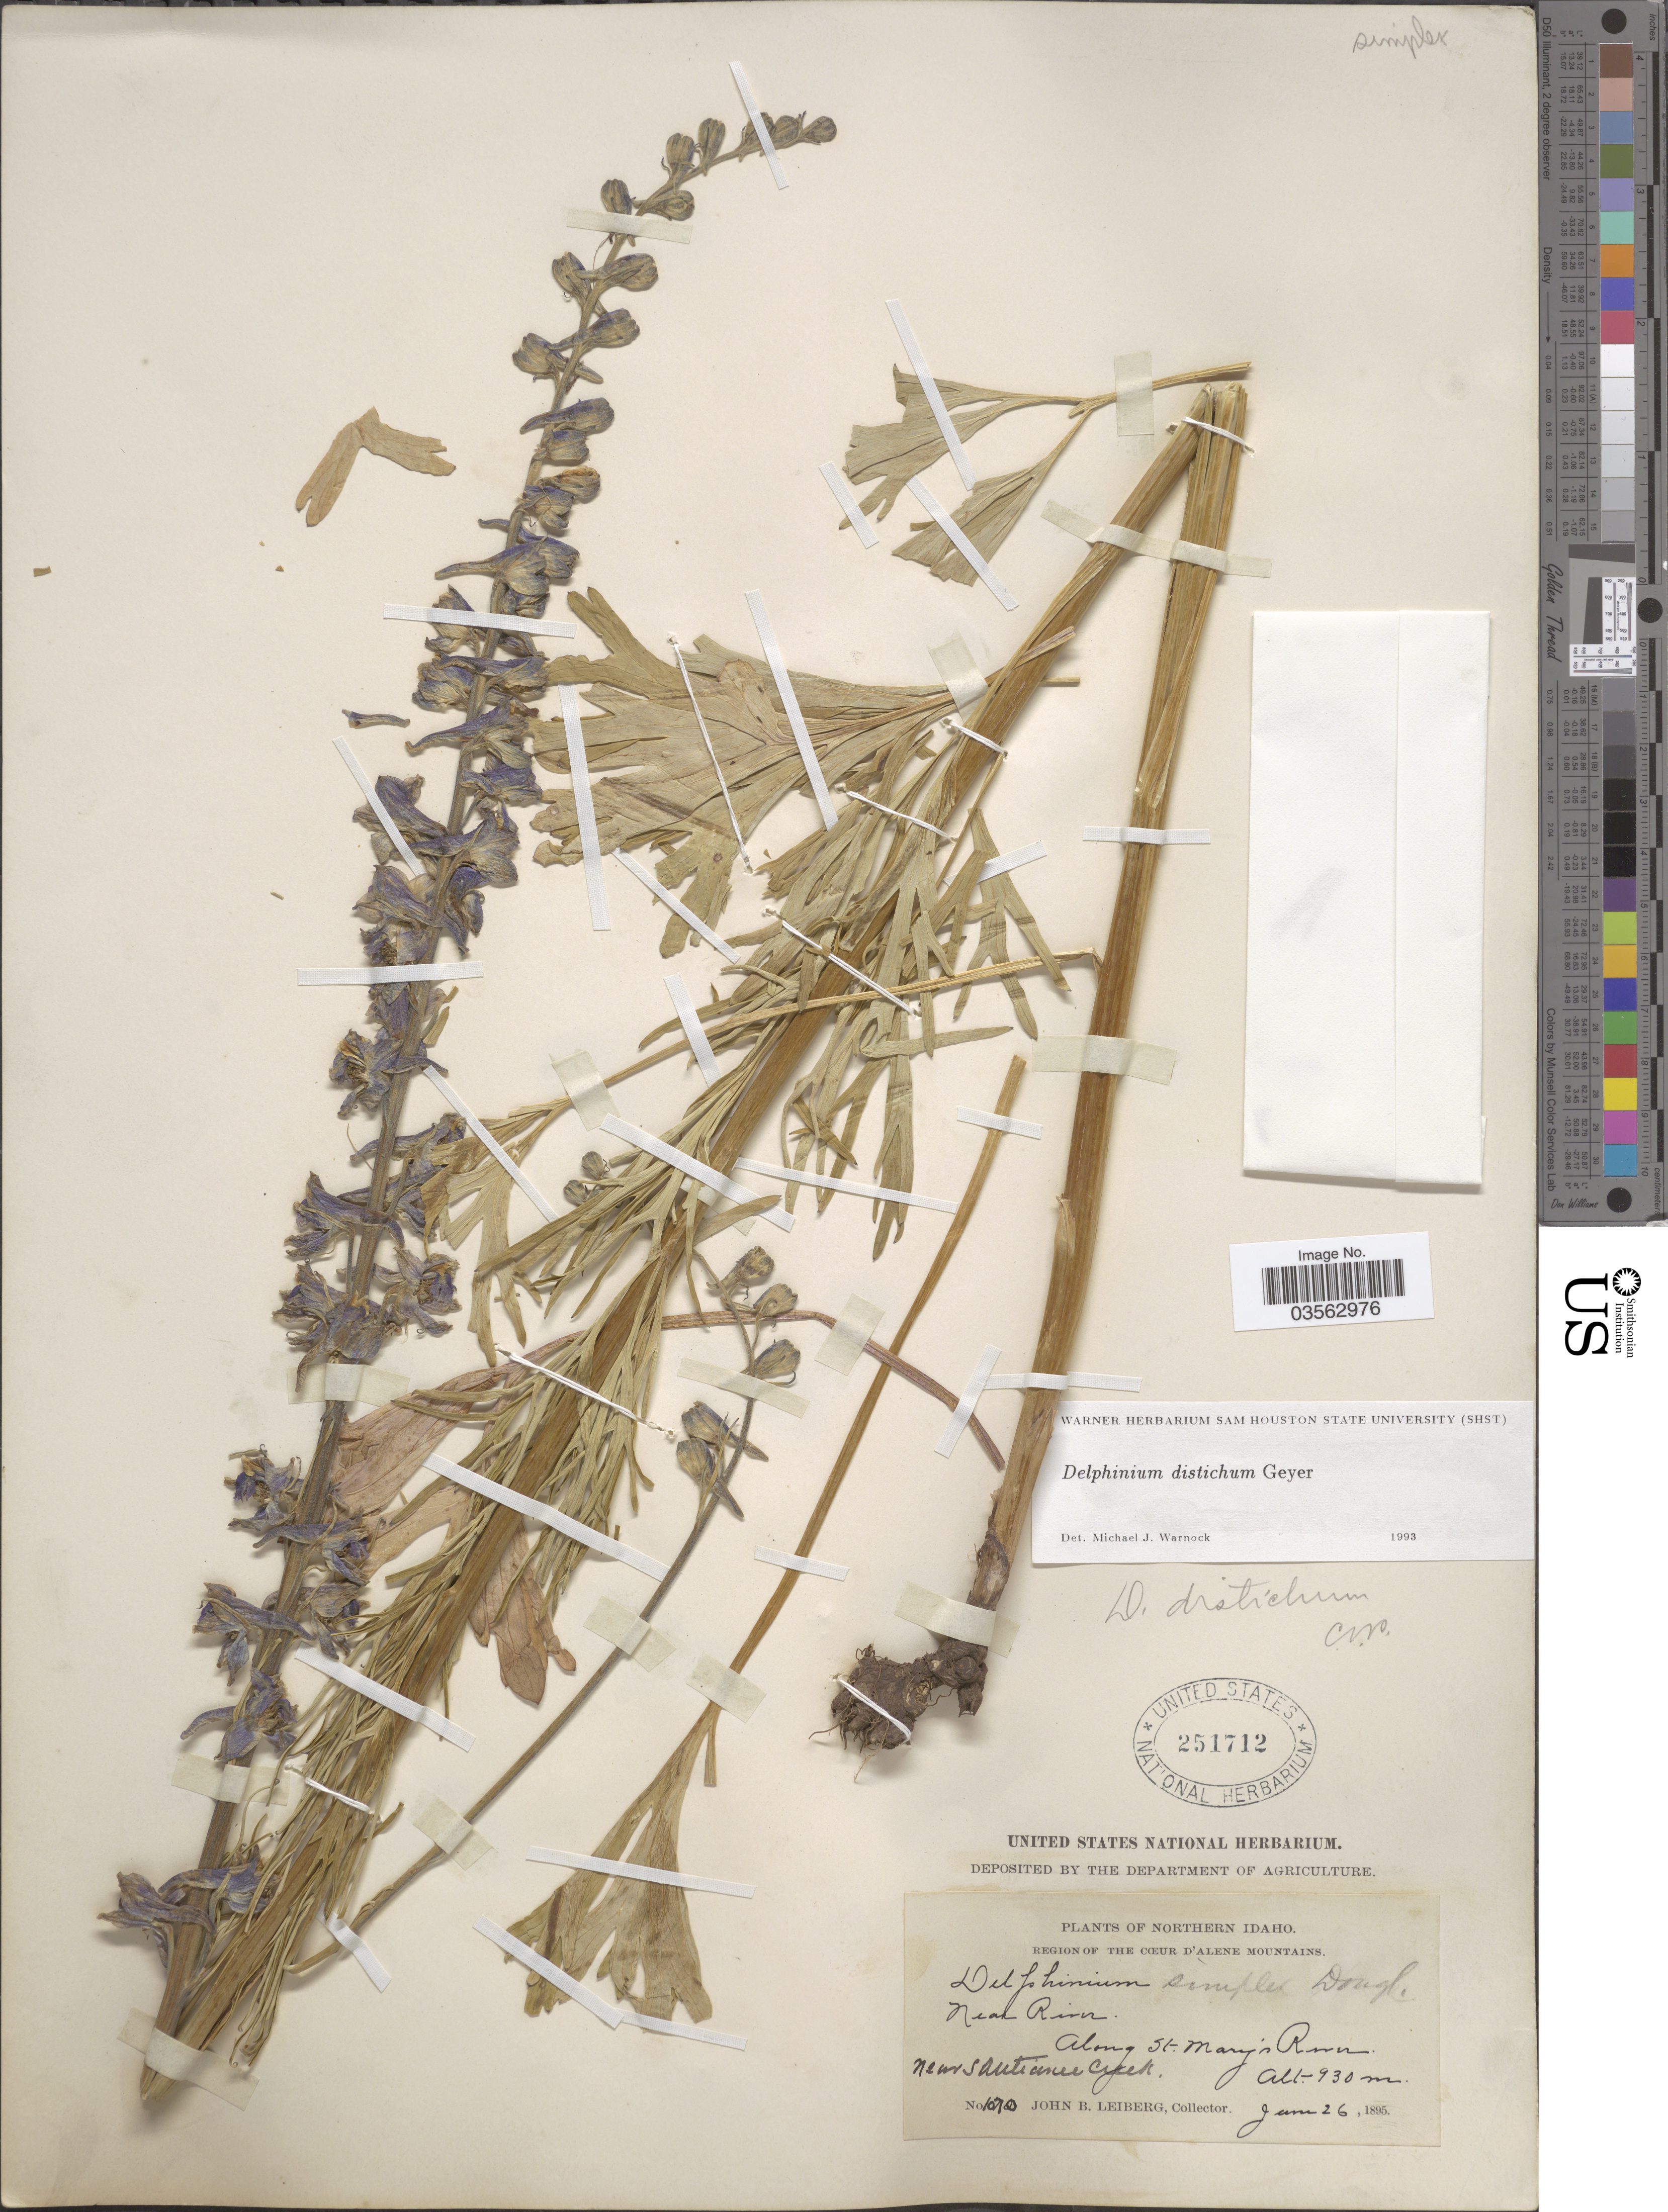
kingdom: Plantae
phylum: Tracheophyta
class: Magnoliopsida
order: Ranunculales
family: Ranunculaceae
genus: Delphinium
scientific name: Delphinium distichum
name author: Geyer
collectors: J. B. Leiberg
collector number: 1070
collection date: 1895-06-26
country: United States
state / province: Idaho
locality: Northern Idaho, Region of the Cœur d'Alene Mountains. Near river, along St. Mary's River [St. Maries River]. Near Santianne Creek.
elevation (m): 930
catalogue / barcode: US 251712